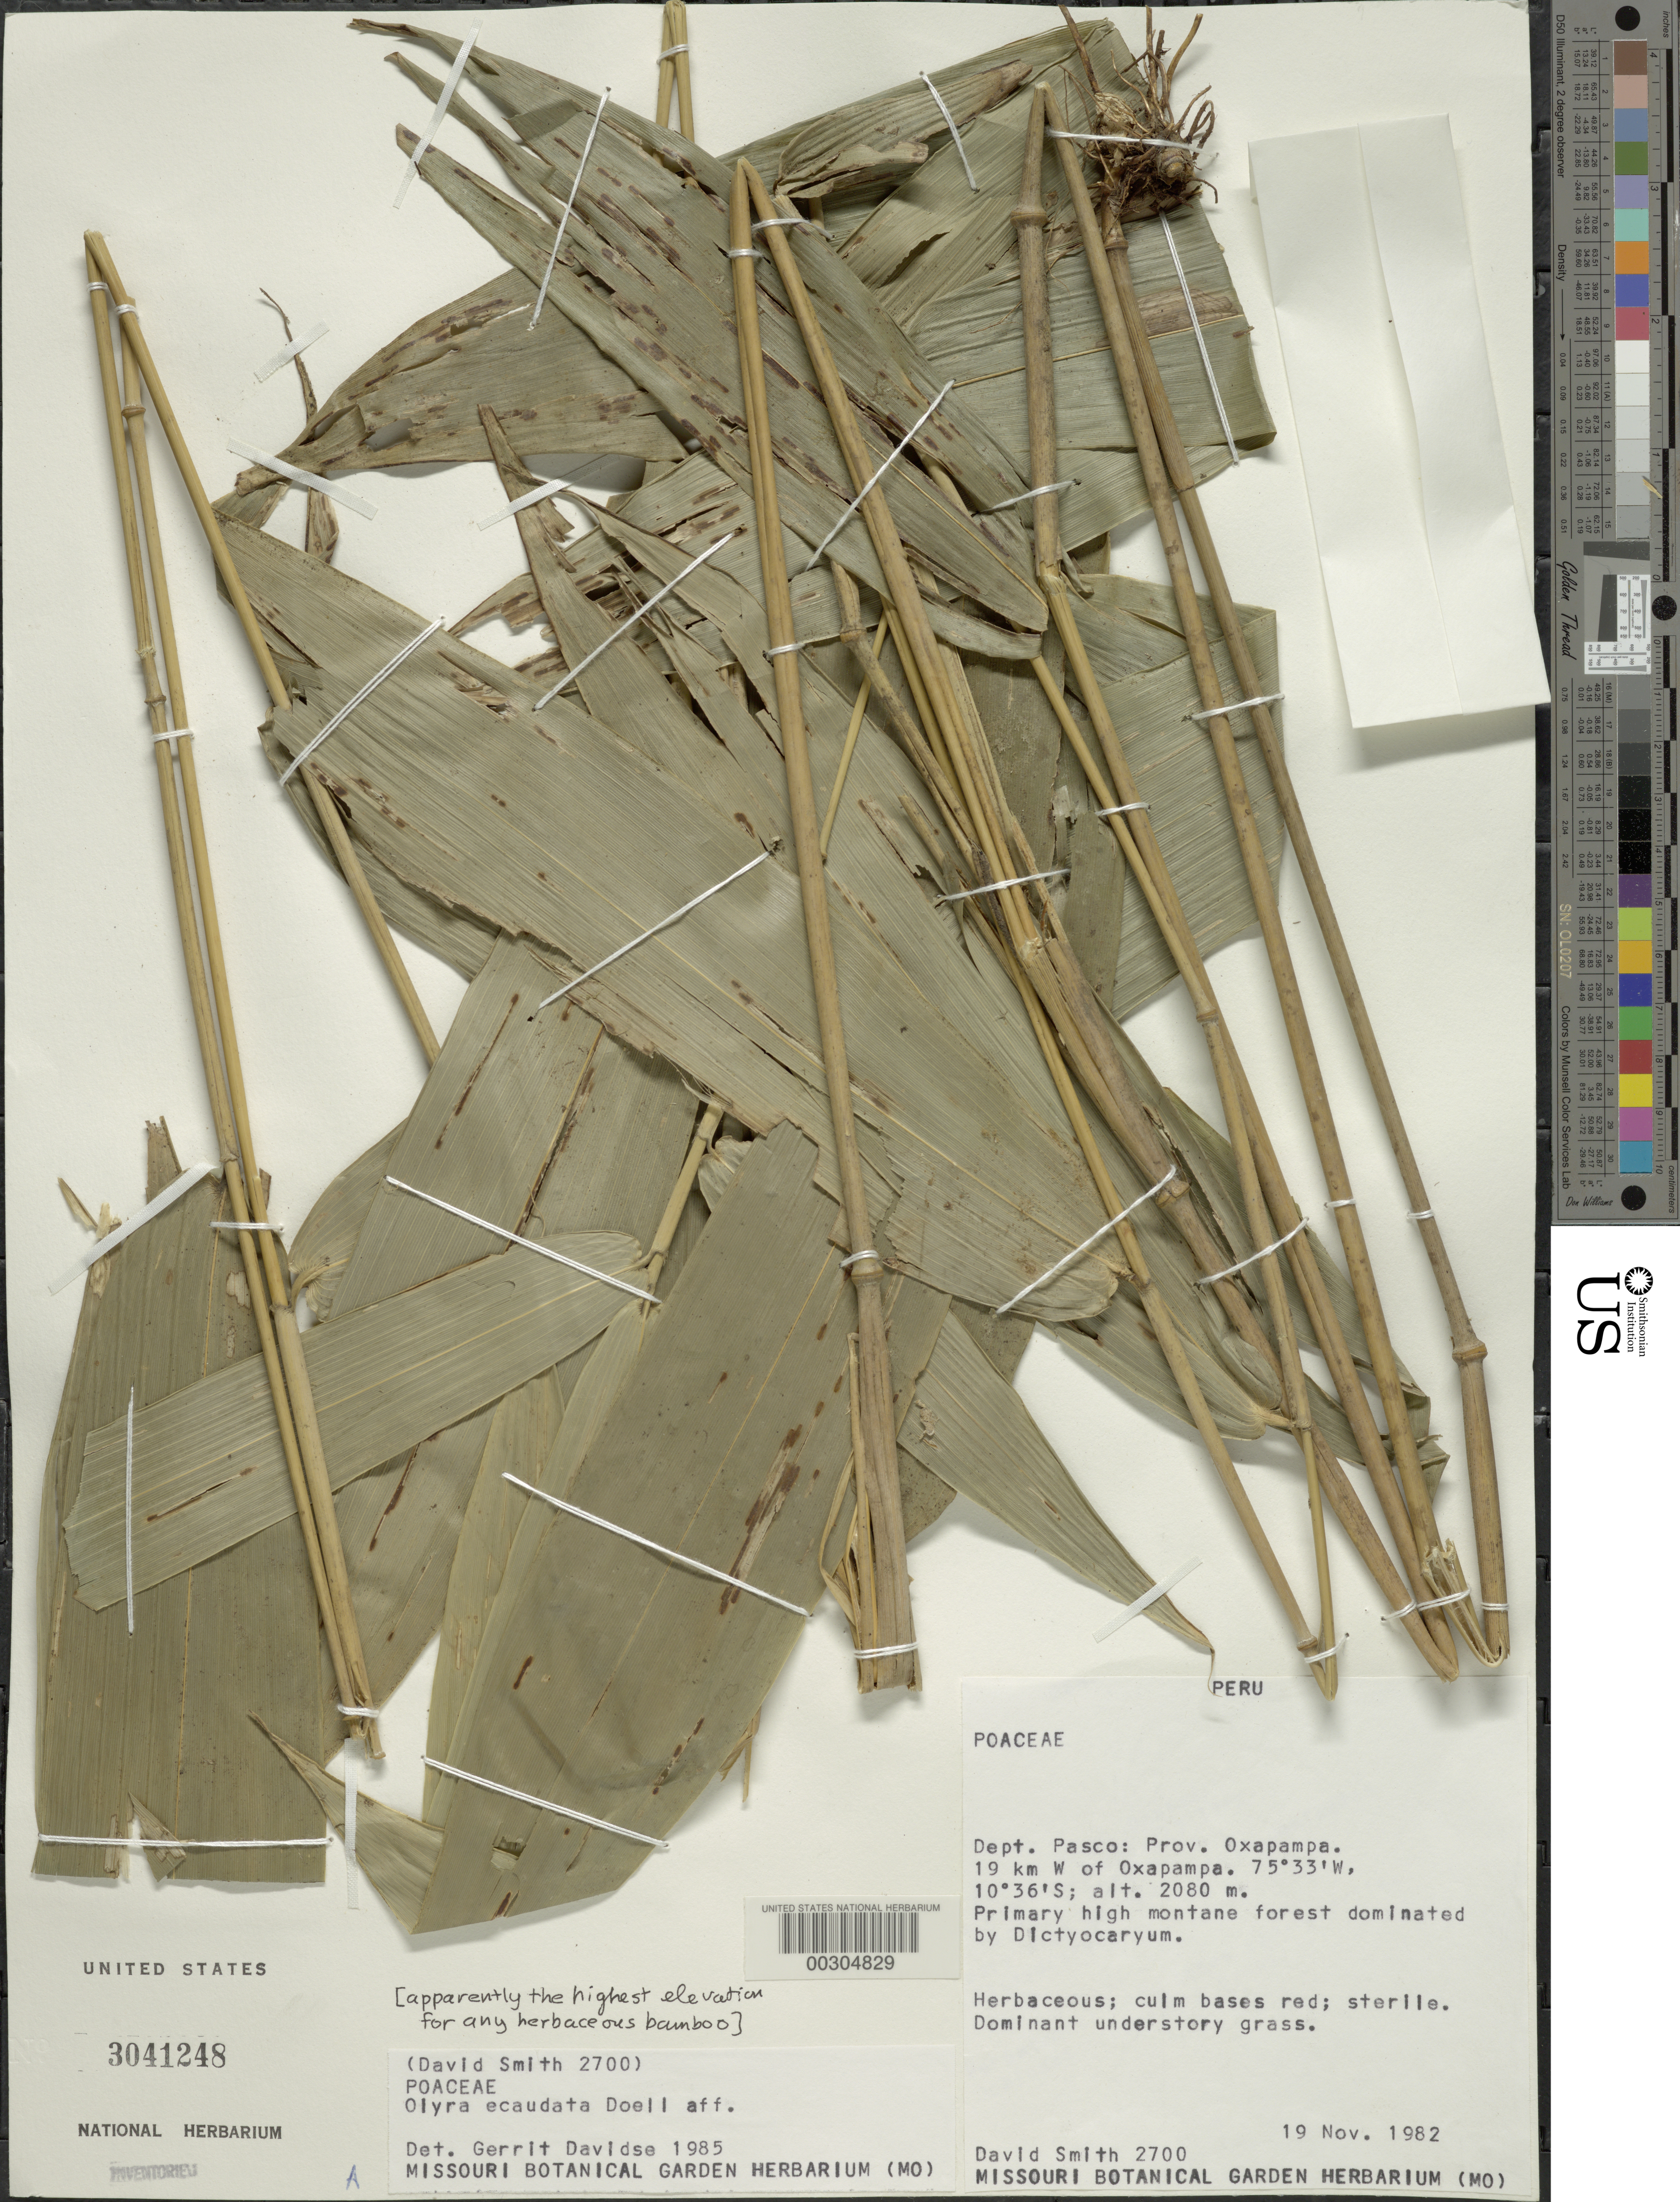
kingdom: Plantae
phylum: Tracheophyta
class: Liliopsida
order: Poales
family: Poaceae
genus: Olyra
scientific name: Olyra ecaudata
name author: Döll in Mart.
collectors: D. Smith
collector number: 2700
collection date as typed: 19 Nov 1982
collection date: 1982-11-19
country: Peru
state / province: Pasco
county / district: Oxapampa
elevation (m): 2080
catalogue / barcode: US 3041248